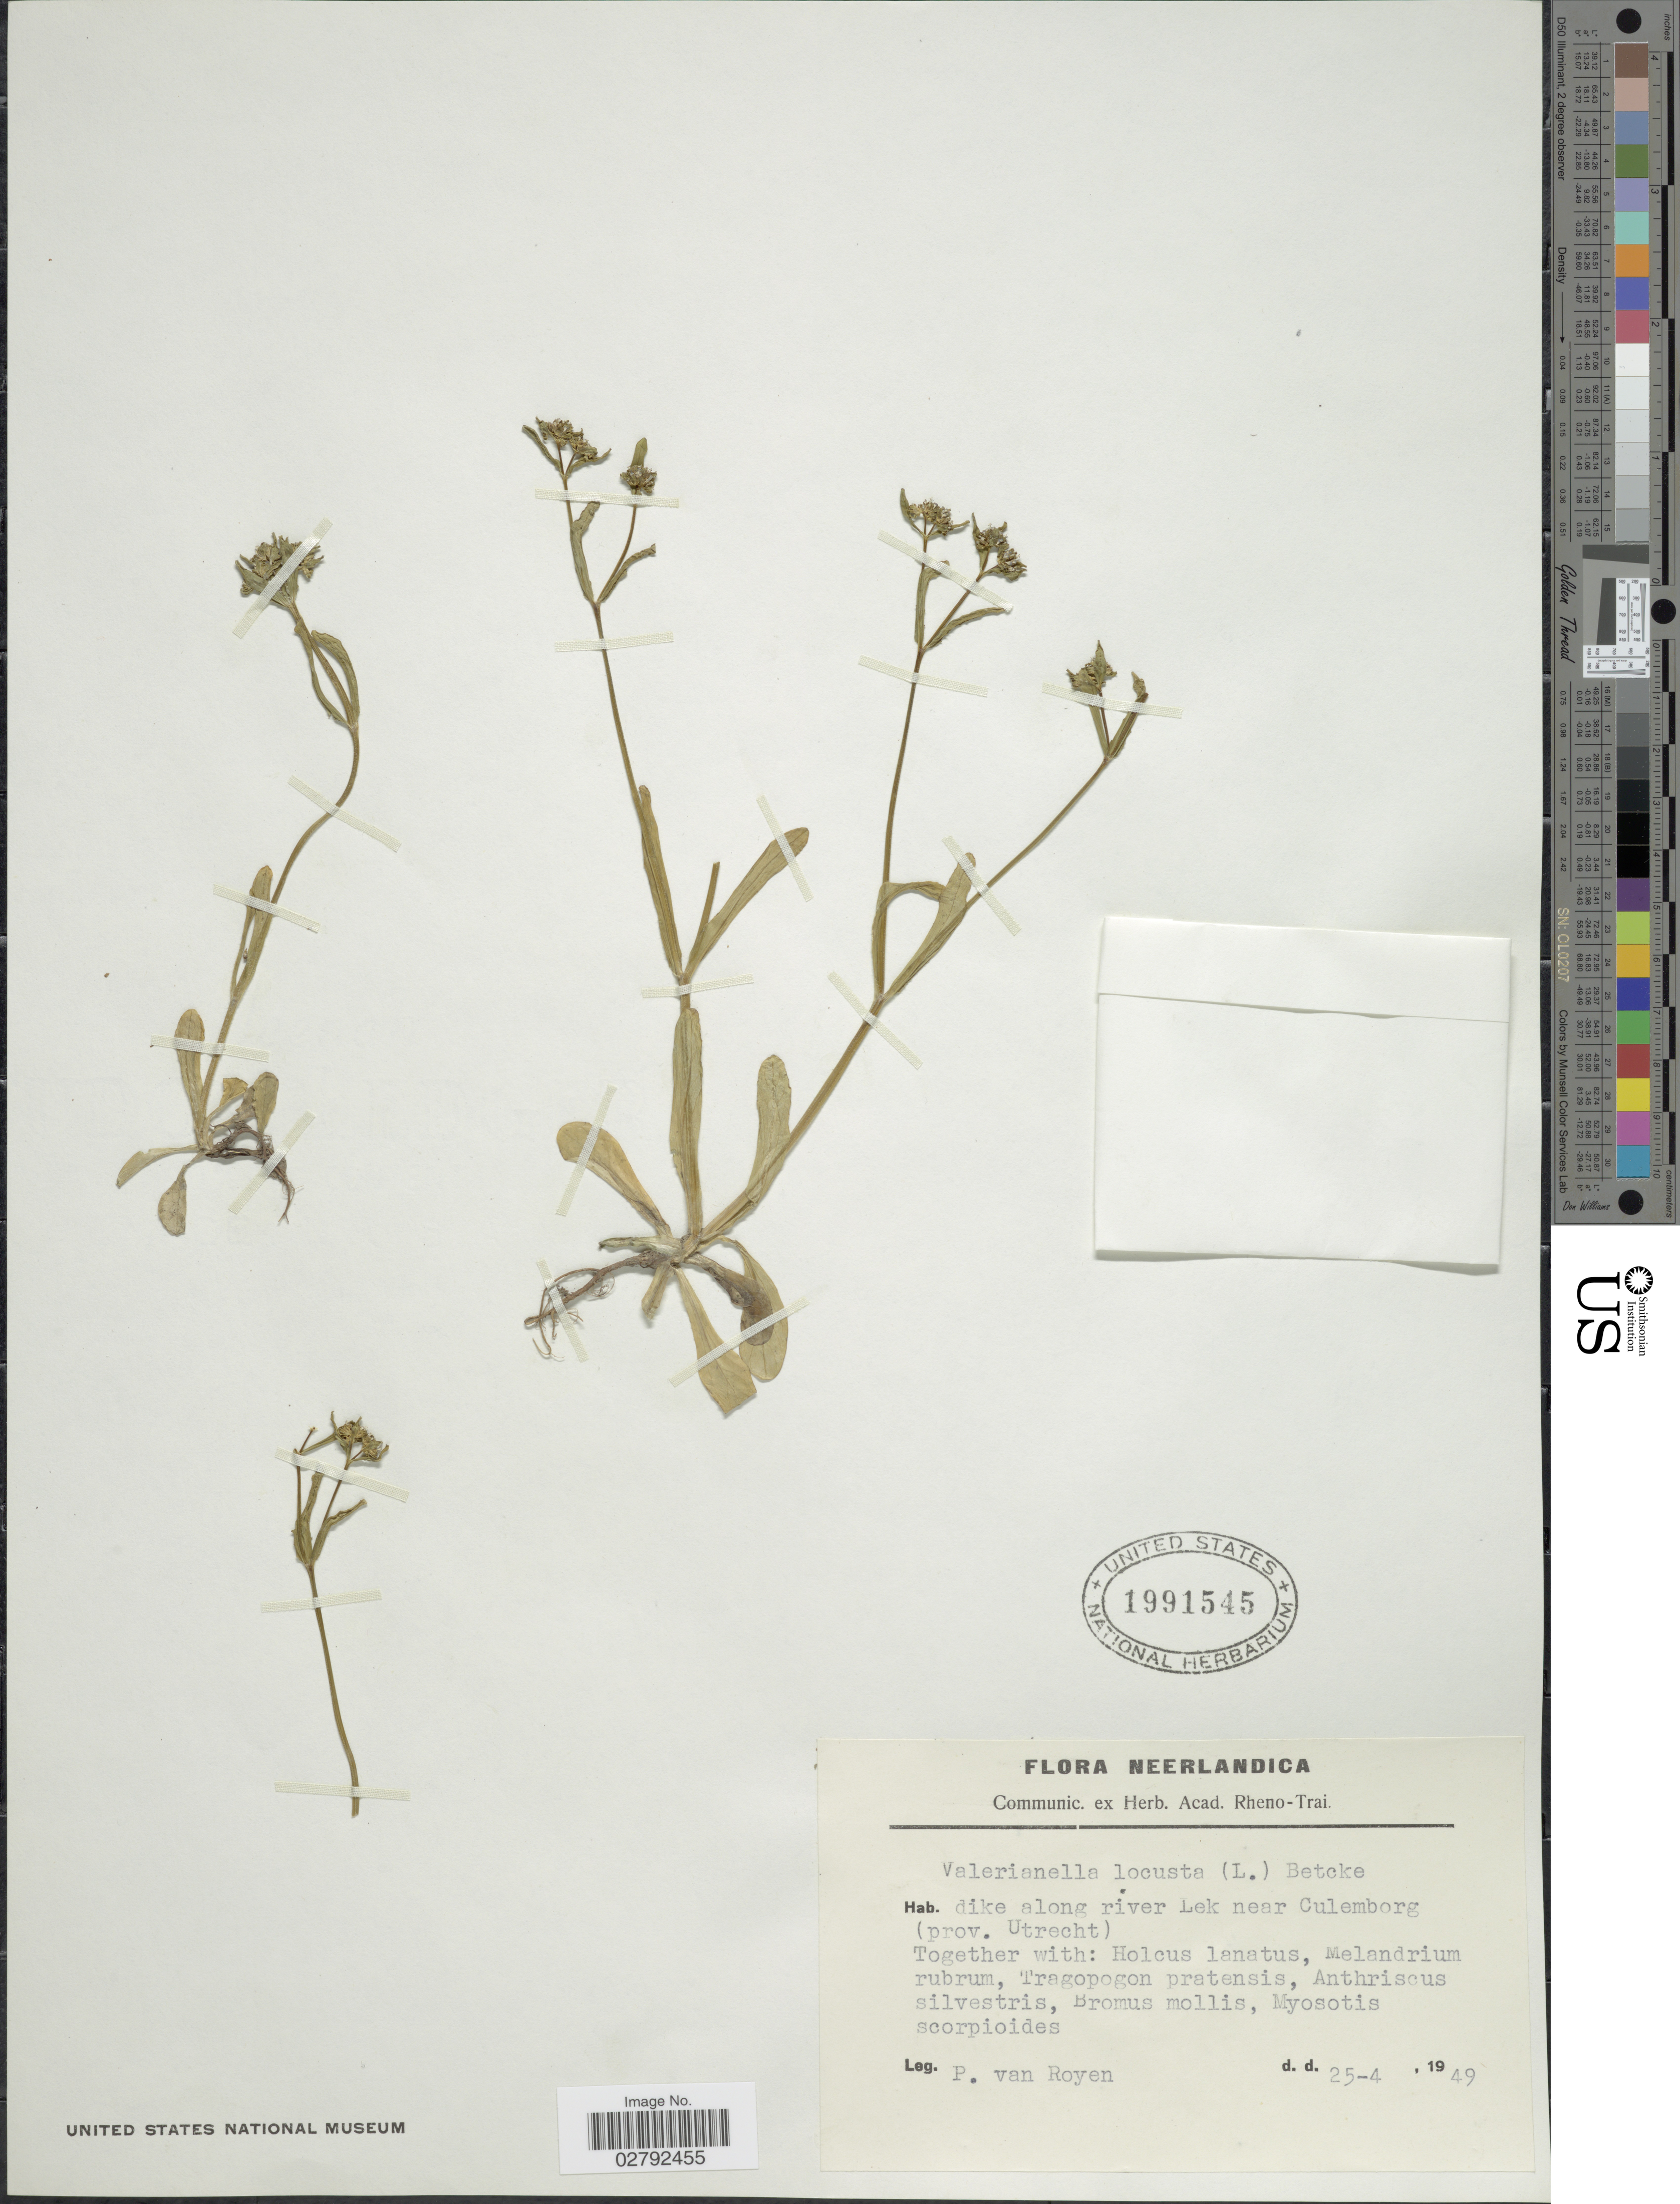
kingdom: Plantae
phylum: Tracheophyta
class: Magnoliopsida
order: Dipsacales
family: Caprifoliaceae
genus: Valerianella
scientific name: Valerianella locusta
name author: (L.) Latourr.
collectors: P. van Royen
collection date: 1949-04-25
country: Netherlands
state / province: Utrecht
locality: Neerlandica. Dike along river Lek near Culemborg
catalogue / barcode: US 1991545